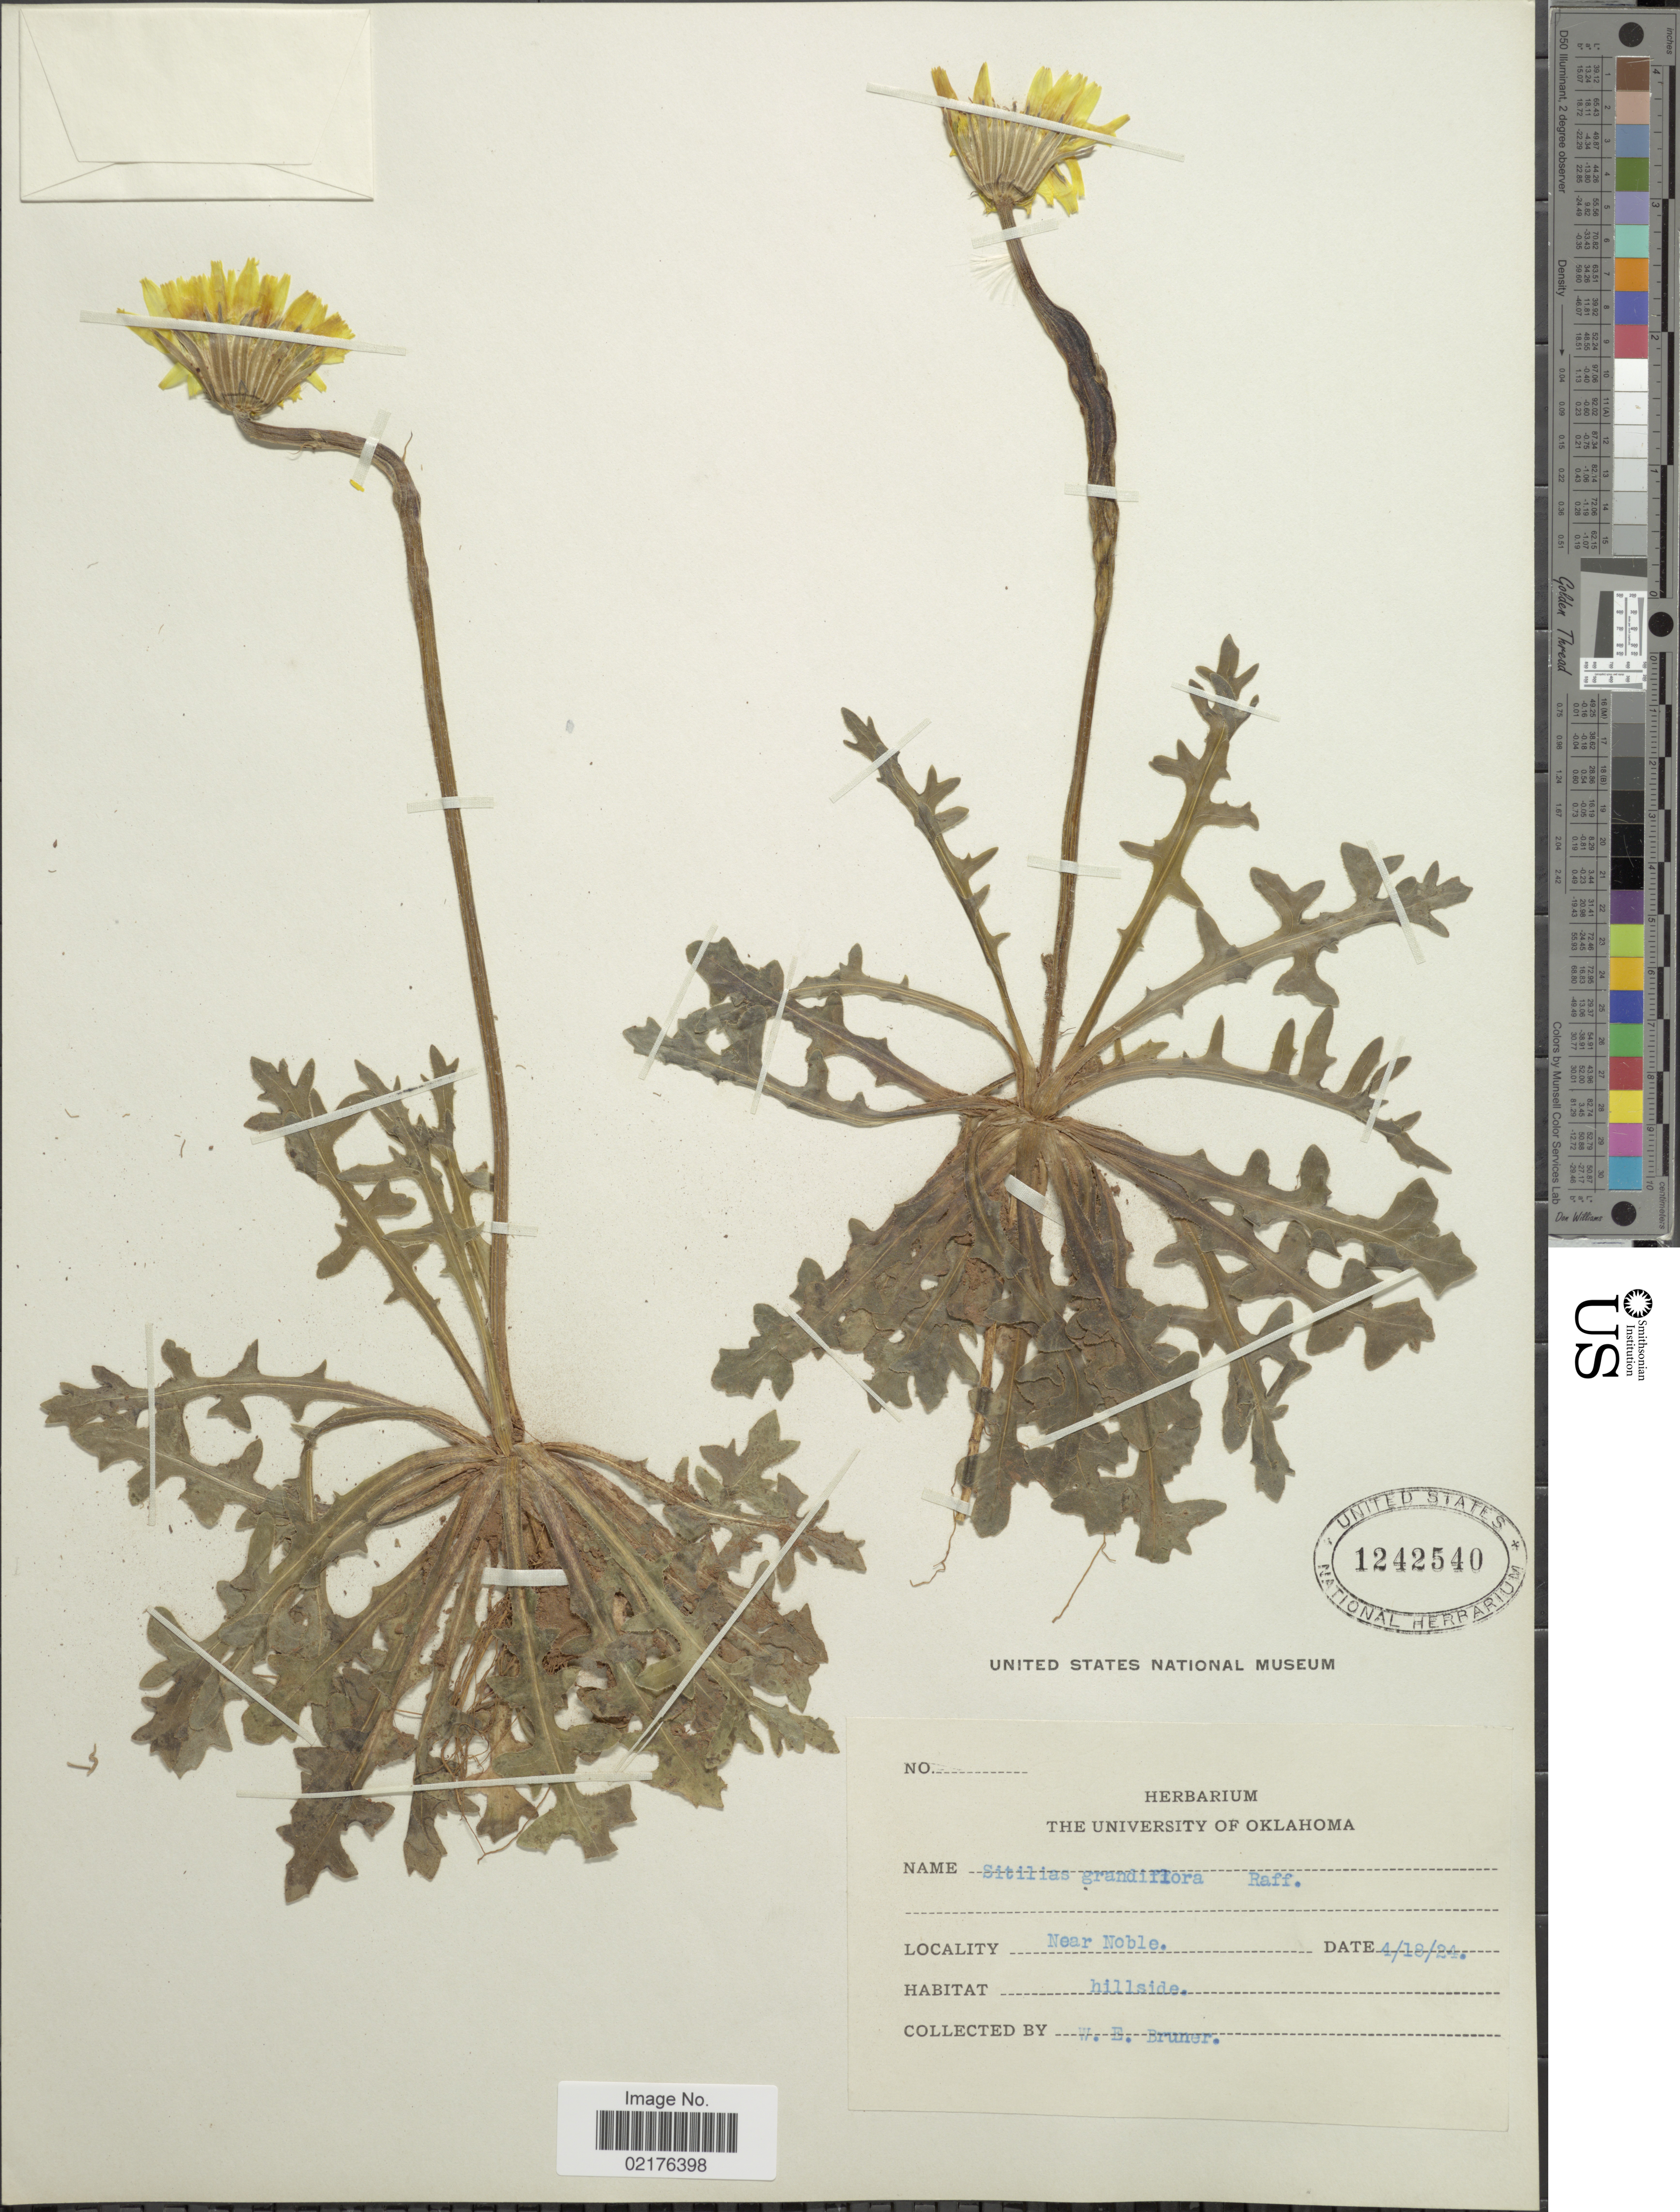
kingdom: Plantae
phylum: Tracheophyta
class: Magnoliopsida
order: Asterales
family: Asteraceae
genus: Pyrrhopappus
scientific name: Pyrrhopappus grandiflorus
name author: (Nutt.) Nutt.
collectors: W. Bruner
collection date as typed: Transcribed d/m/y: 18/4/24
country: United States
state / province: Oklahoma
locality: Near Noble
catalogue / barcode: US 1242540